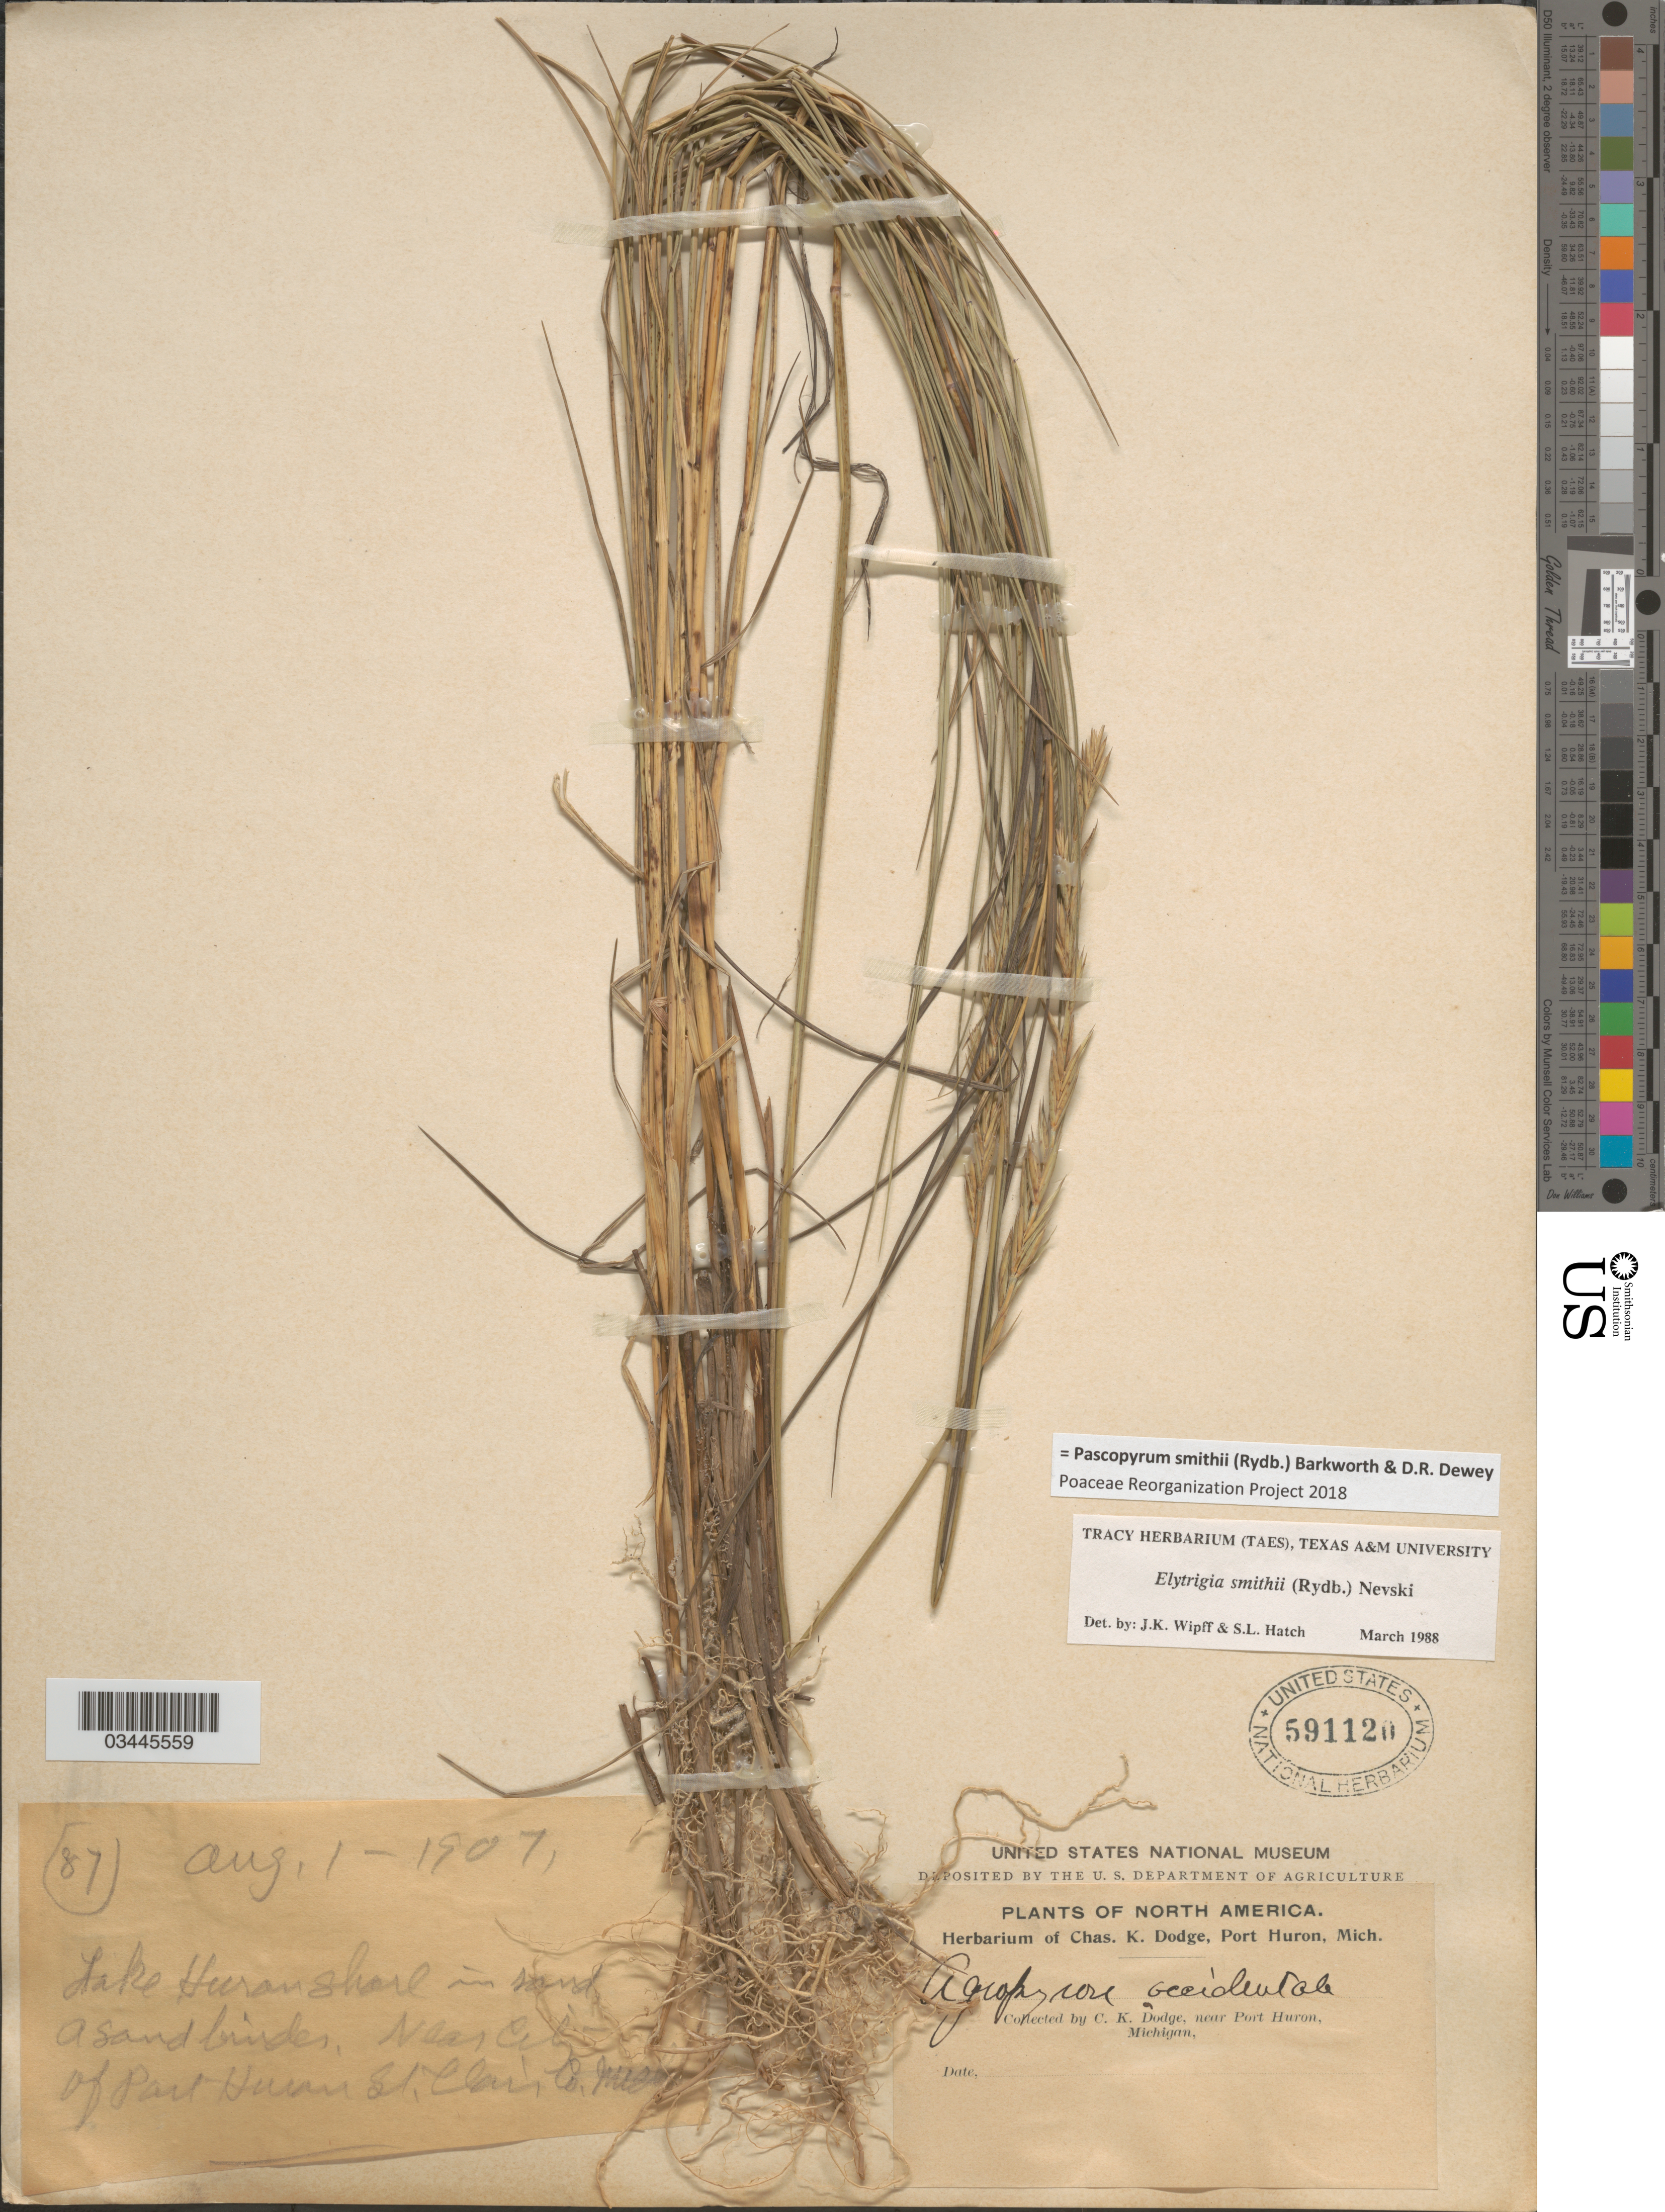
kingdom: Plantae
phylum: Tracheophyta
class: Liliopsida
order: Poales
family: Poaceae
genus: Pascopyrum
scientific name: Pascopyrum smithii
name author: (Rydb.) Barkworth & Dewey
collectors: C. K. Dodge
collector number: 87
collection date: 1907-08-01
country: United States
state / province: Michigan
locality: Lake Huron shore. Near City of Port Huron, St. Clair Co.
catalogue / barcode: US 591120